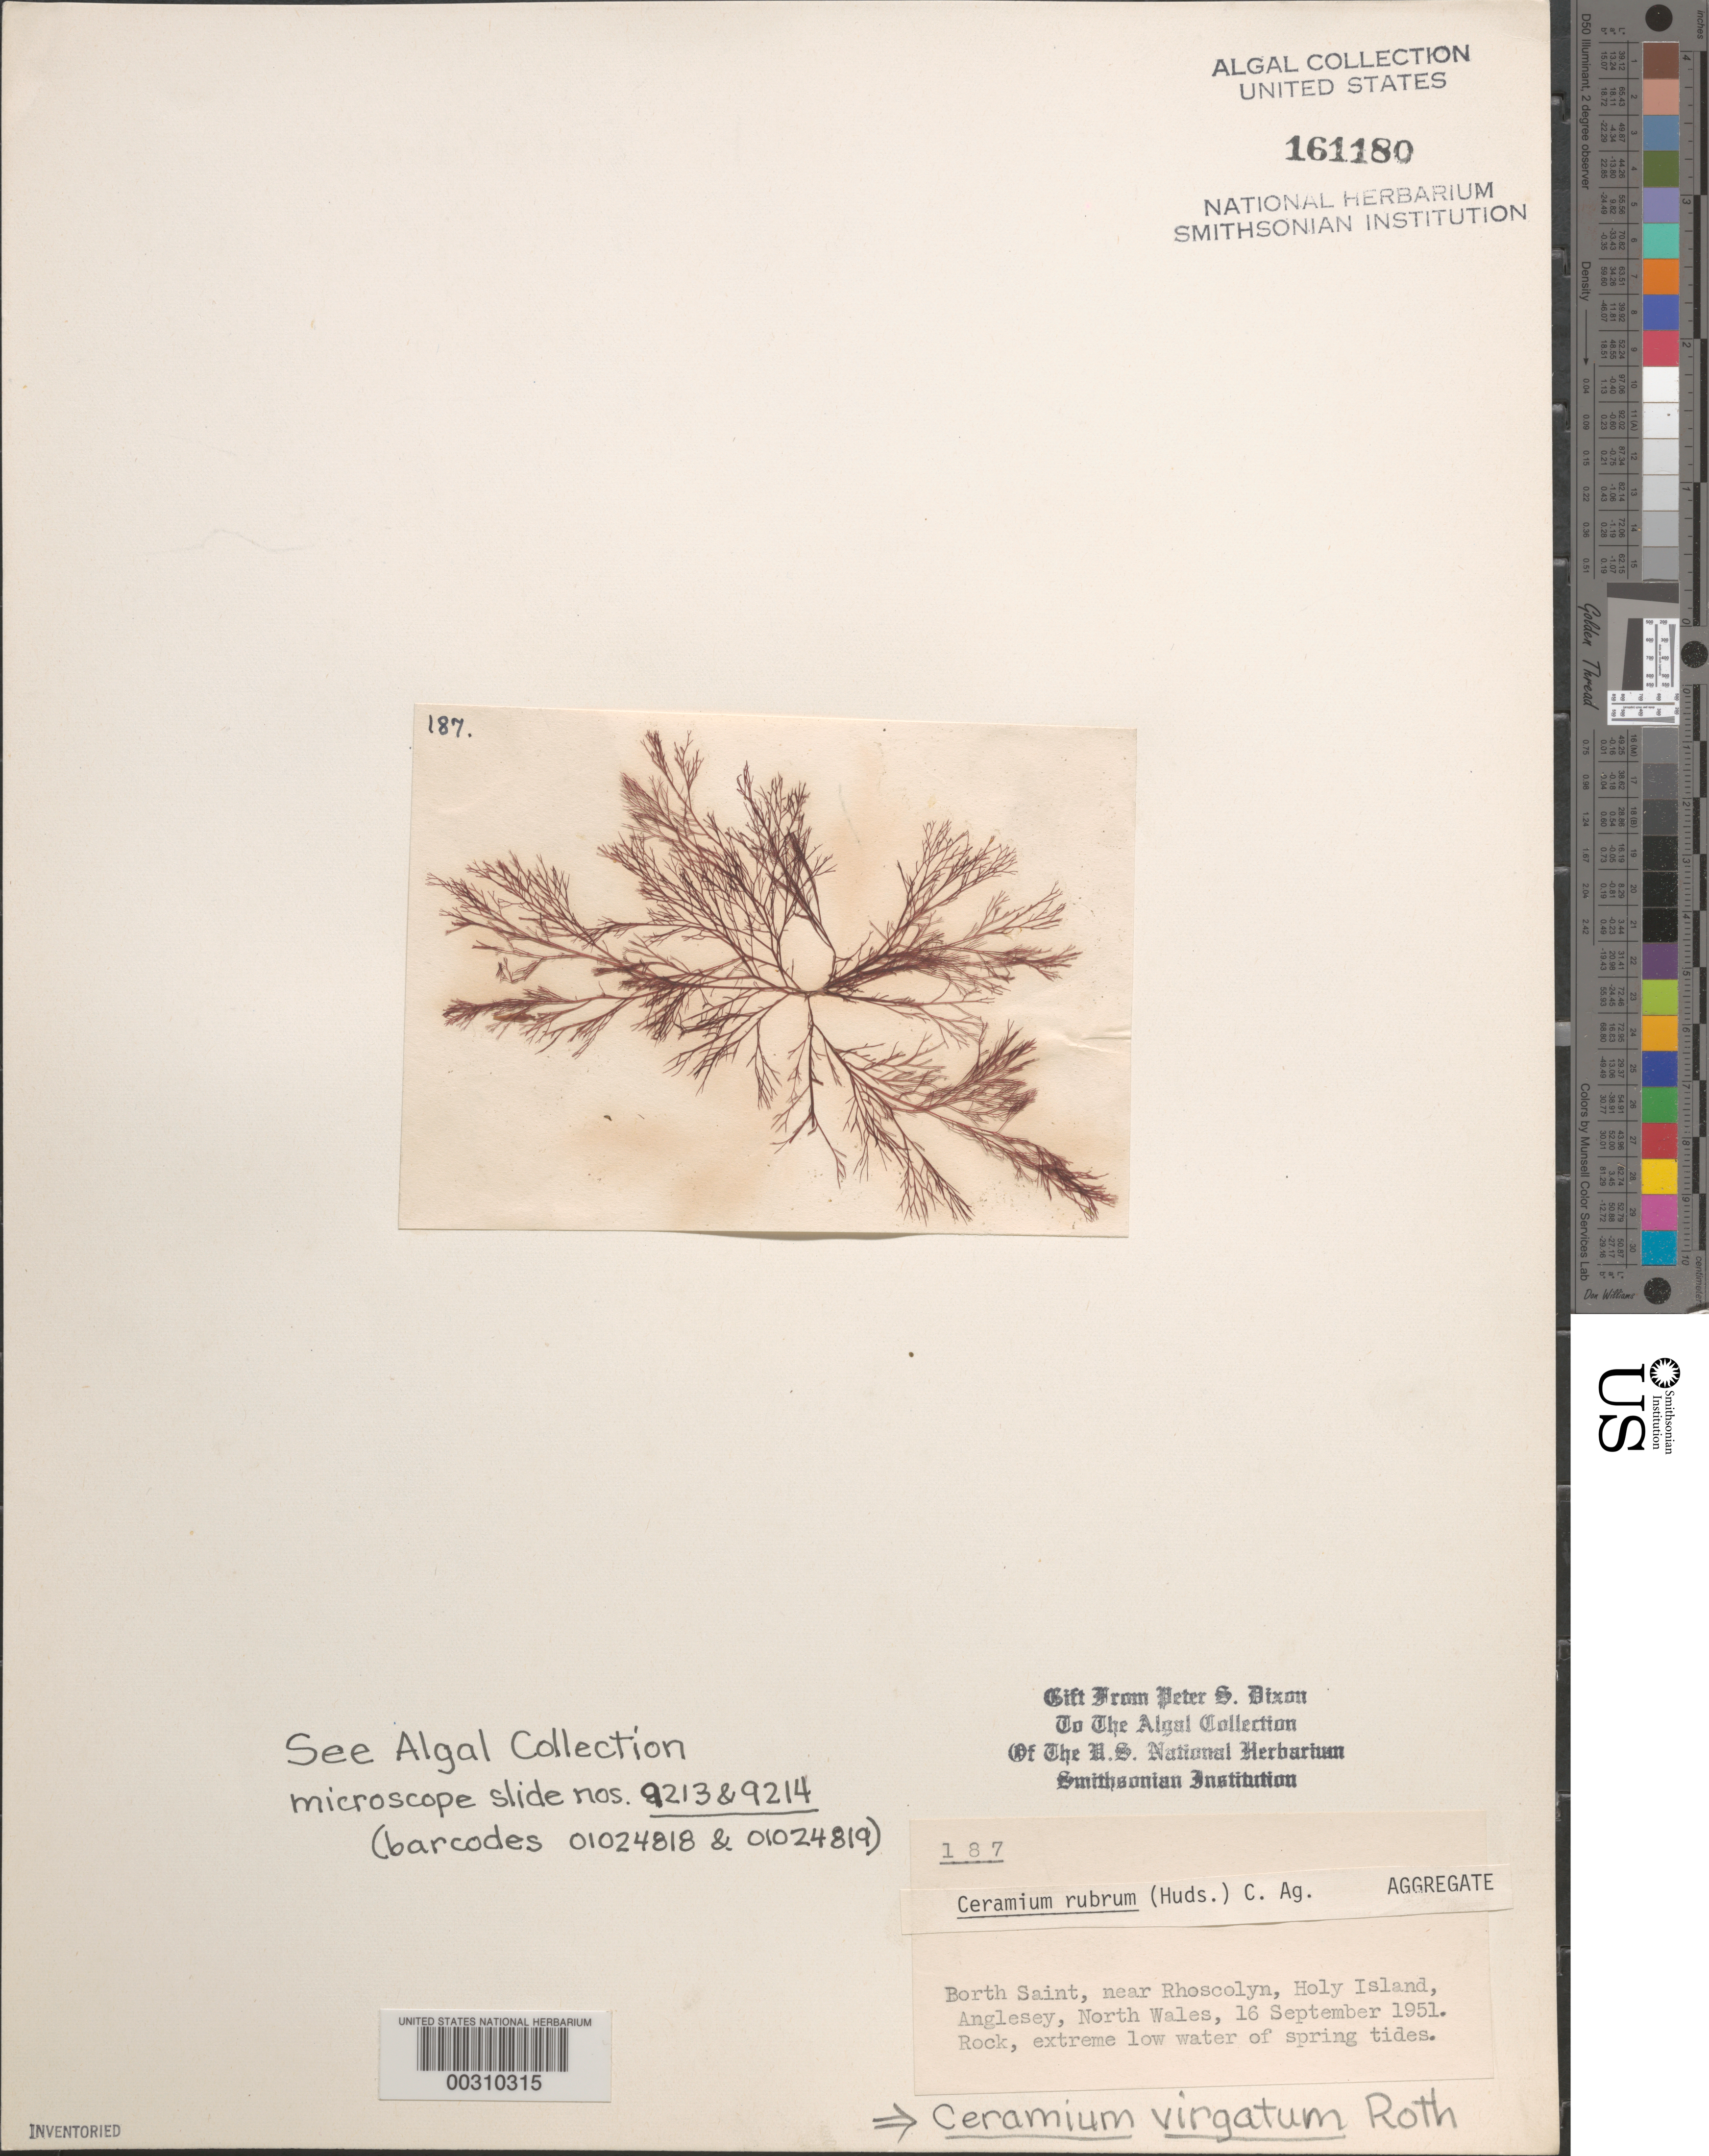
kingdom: Plantae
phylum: Rhodophyta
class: Florideophyceae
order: Ceramiales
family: Ceramiaceae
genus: Ceramium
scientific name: Ceramium virgatum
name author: Roth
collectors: P. S. Dixon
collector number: PSD 187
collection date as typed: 16 Sep 1951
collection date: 1951-09-16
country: United Kingdom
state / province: Wales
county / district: Gwynedd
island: Anglesey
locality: Borth Saint, Holy Island, near Rhoscolyn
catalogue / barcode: US 161180